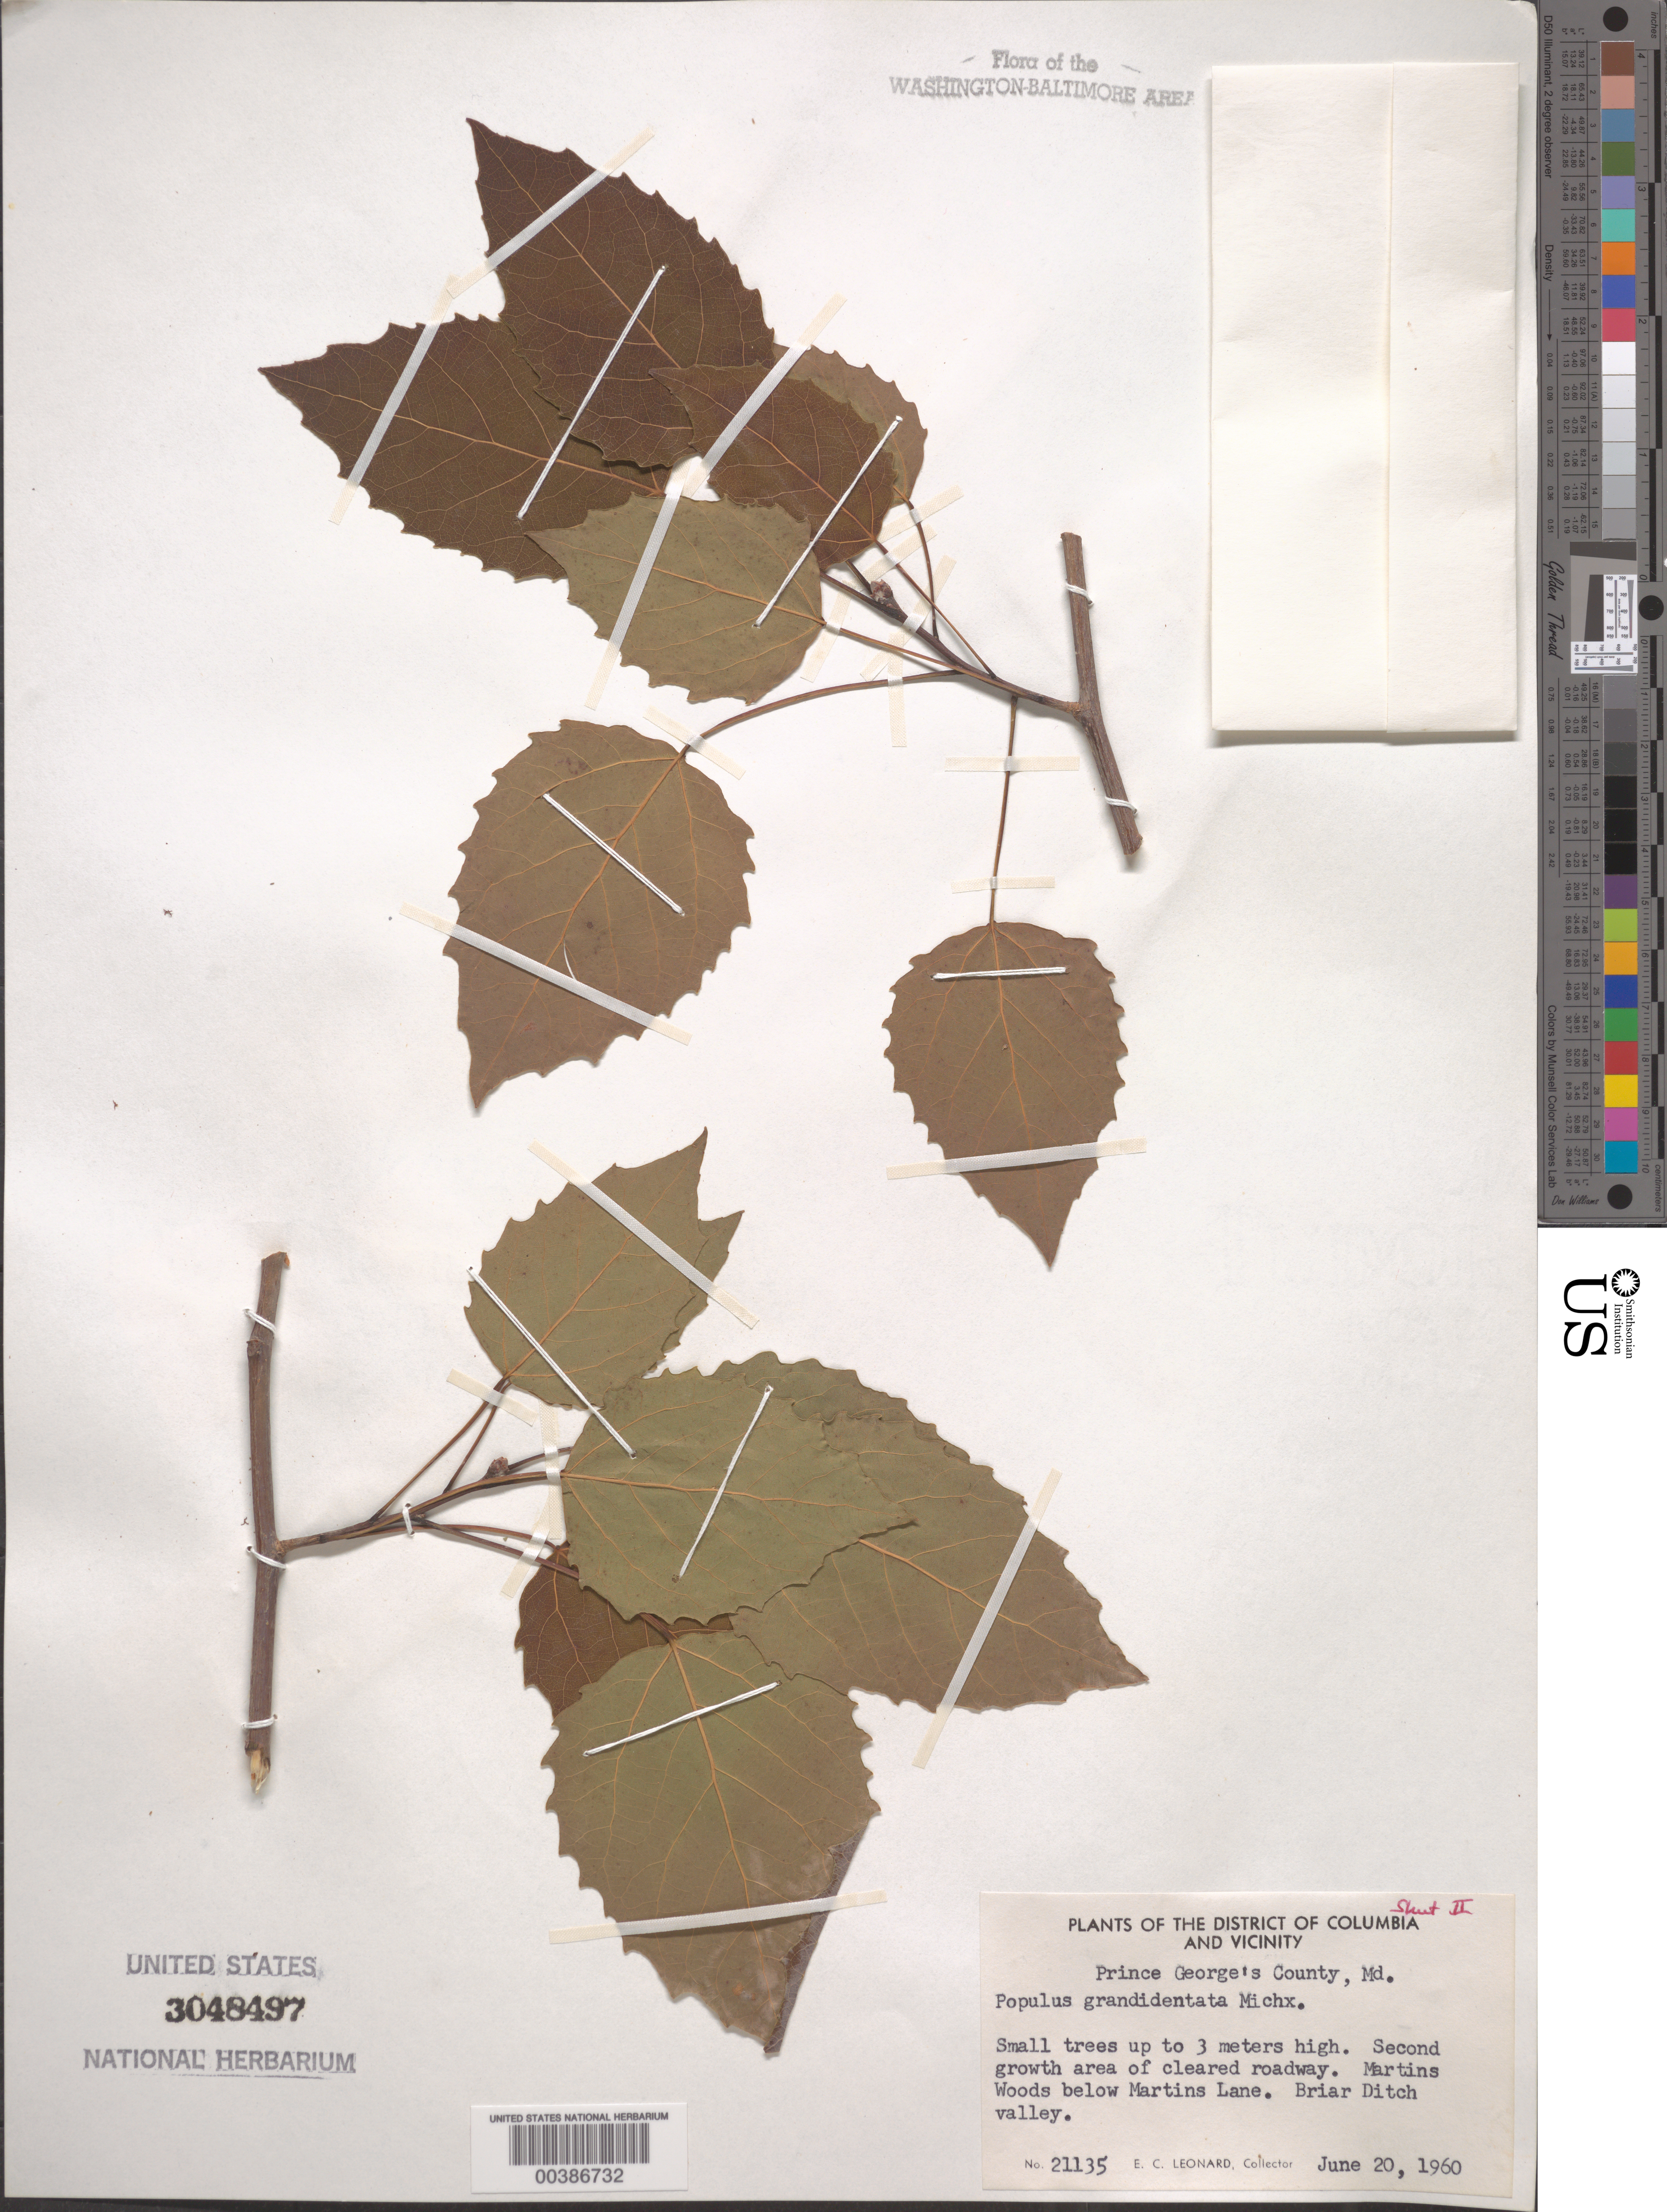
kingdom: Plantae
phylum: Tracheophyta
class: Magnoliopsida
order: Malpighiales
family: Salicaceae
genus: Populus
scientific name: Populus grandidentata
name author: Michx.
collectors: E. C. Leonard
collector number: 21135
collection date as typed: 20 Jun 1960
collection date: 1960-06-20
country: United States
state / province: Maryland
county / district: Prince George's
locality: Martins Woods, below Martins Lane, Briar Ditch Valley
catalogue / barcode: US 3048497